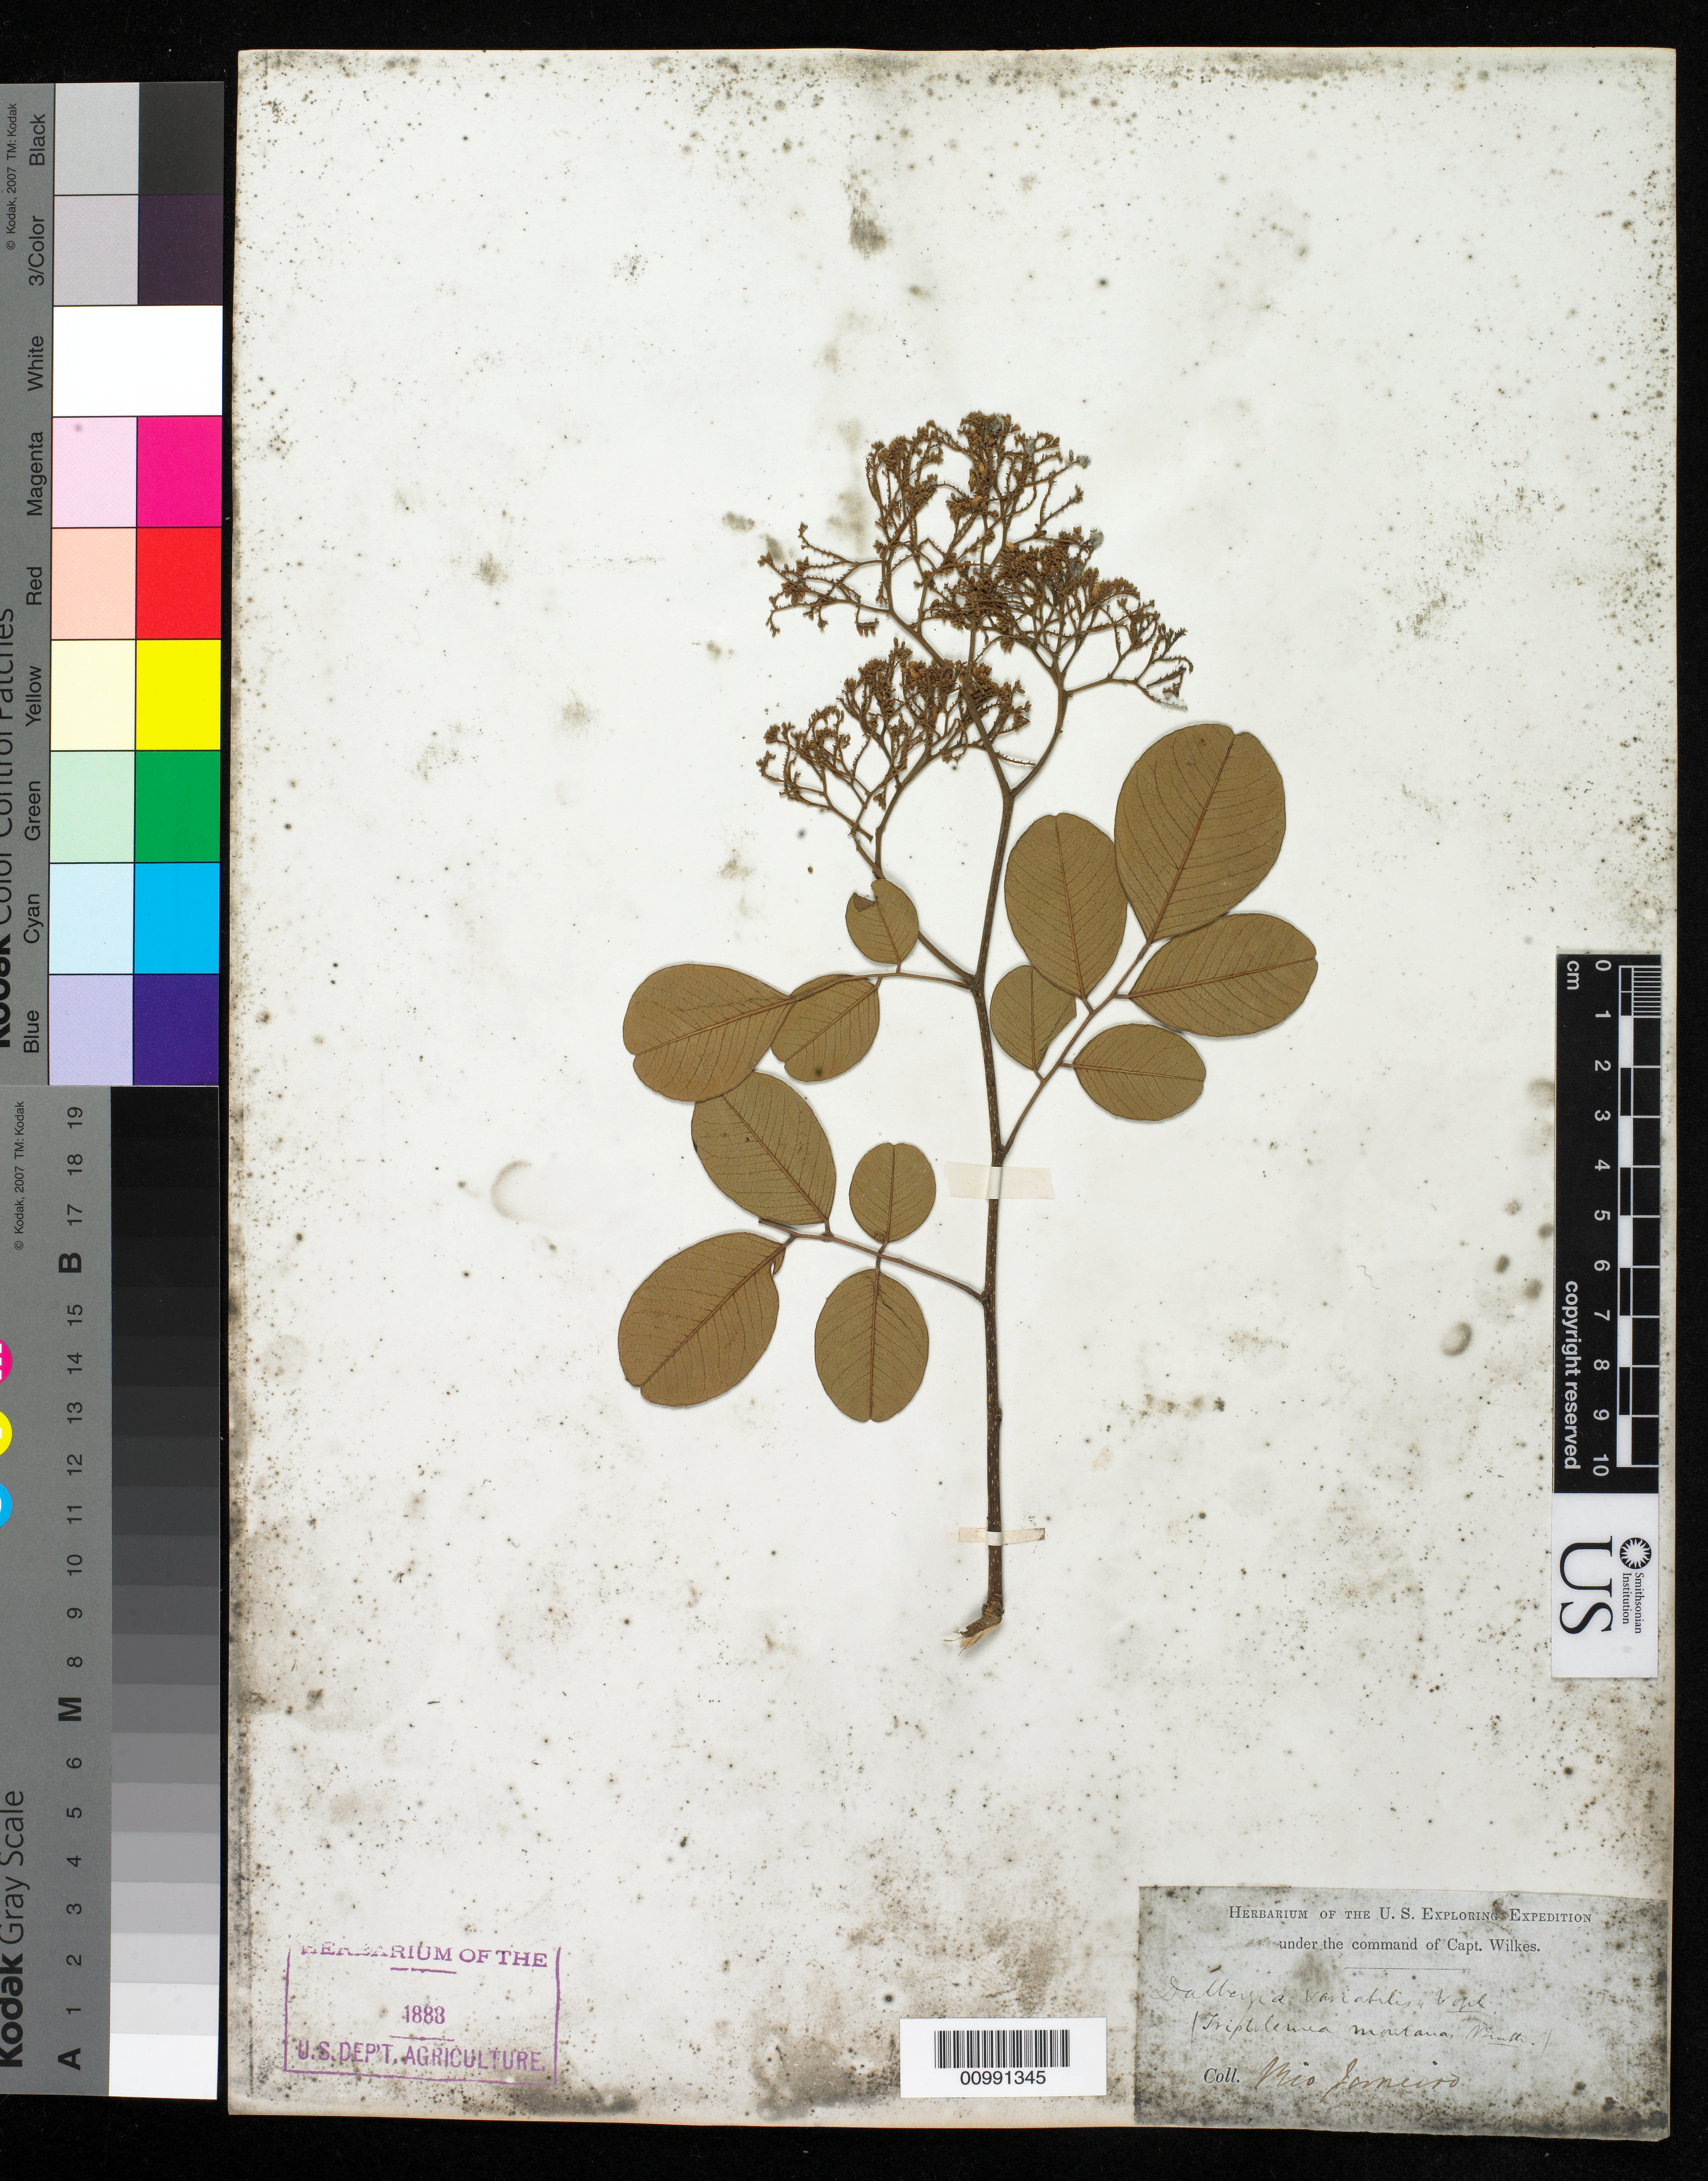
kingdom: Plantae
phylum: Tracheophyta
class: Magnoliopsida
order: Fabales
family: Fabaceae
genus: Dalbergia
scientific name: Dalbergia frutescens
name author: (Vell.) Britton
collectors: Wilkes Explor. Exped.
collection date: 1838/1842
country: Brazil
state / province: Rio de Janeiro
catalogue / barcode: US 98479